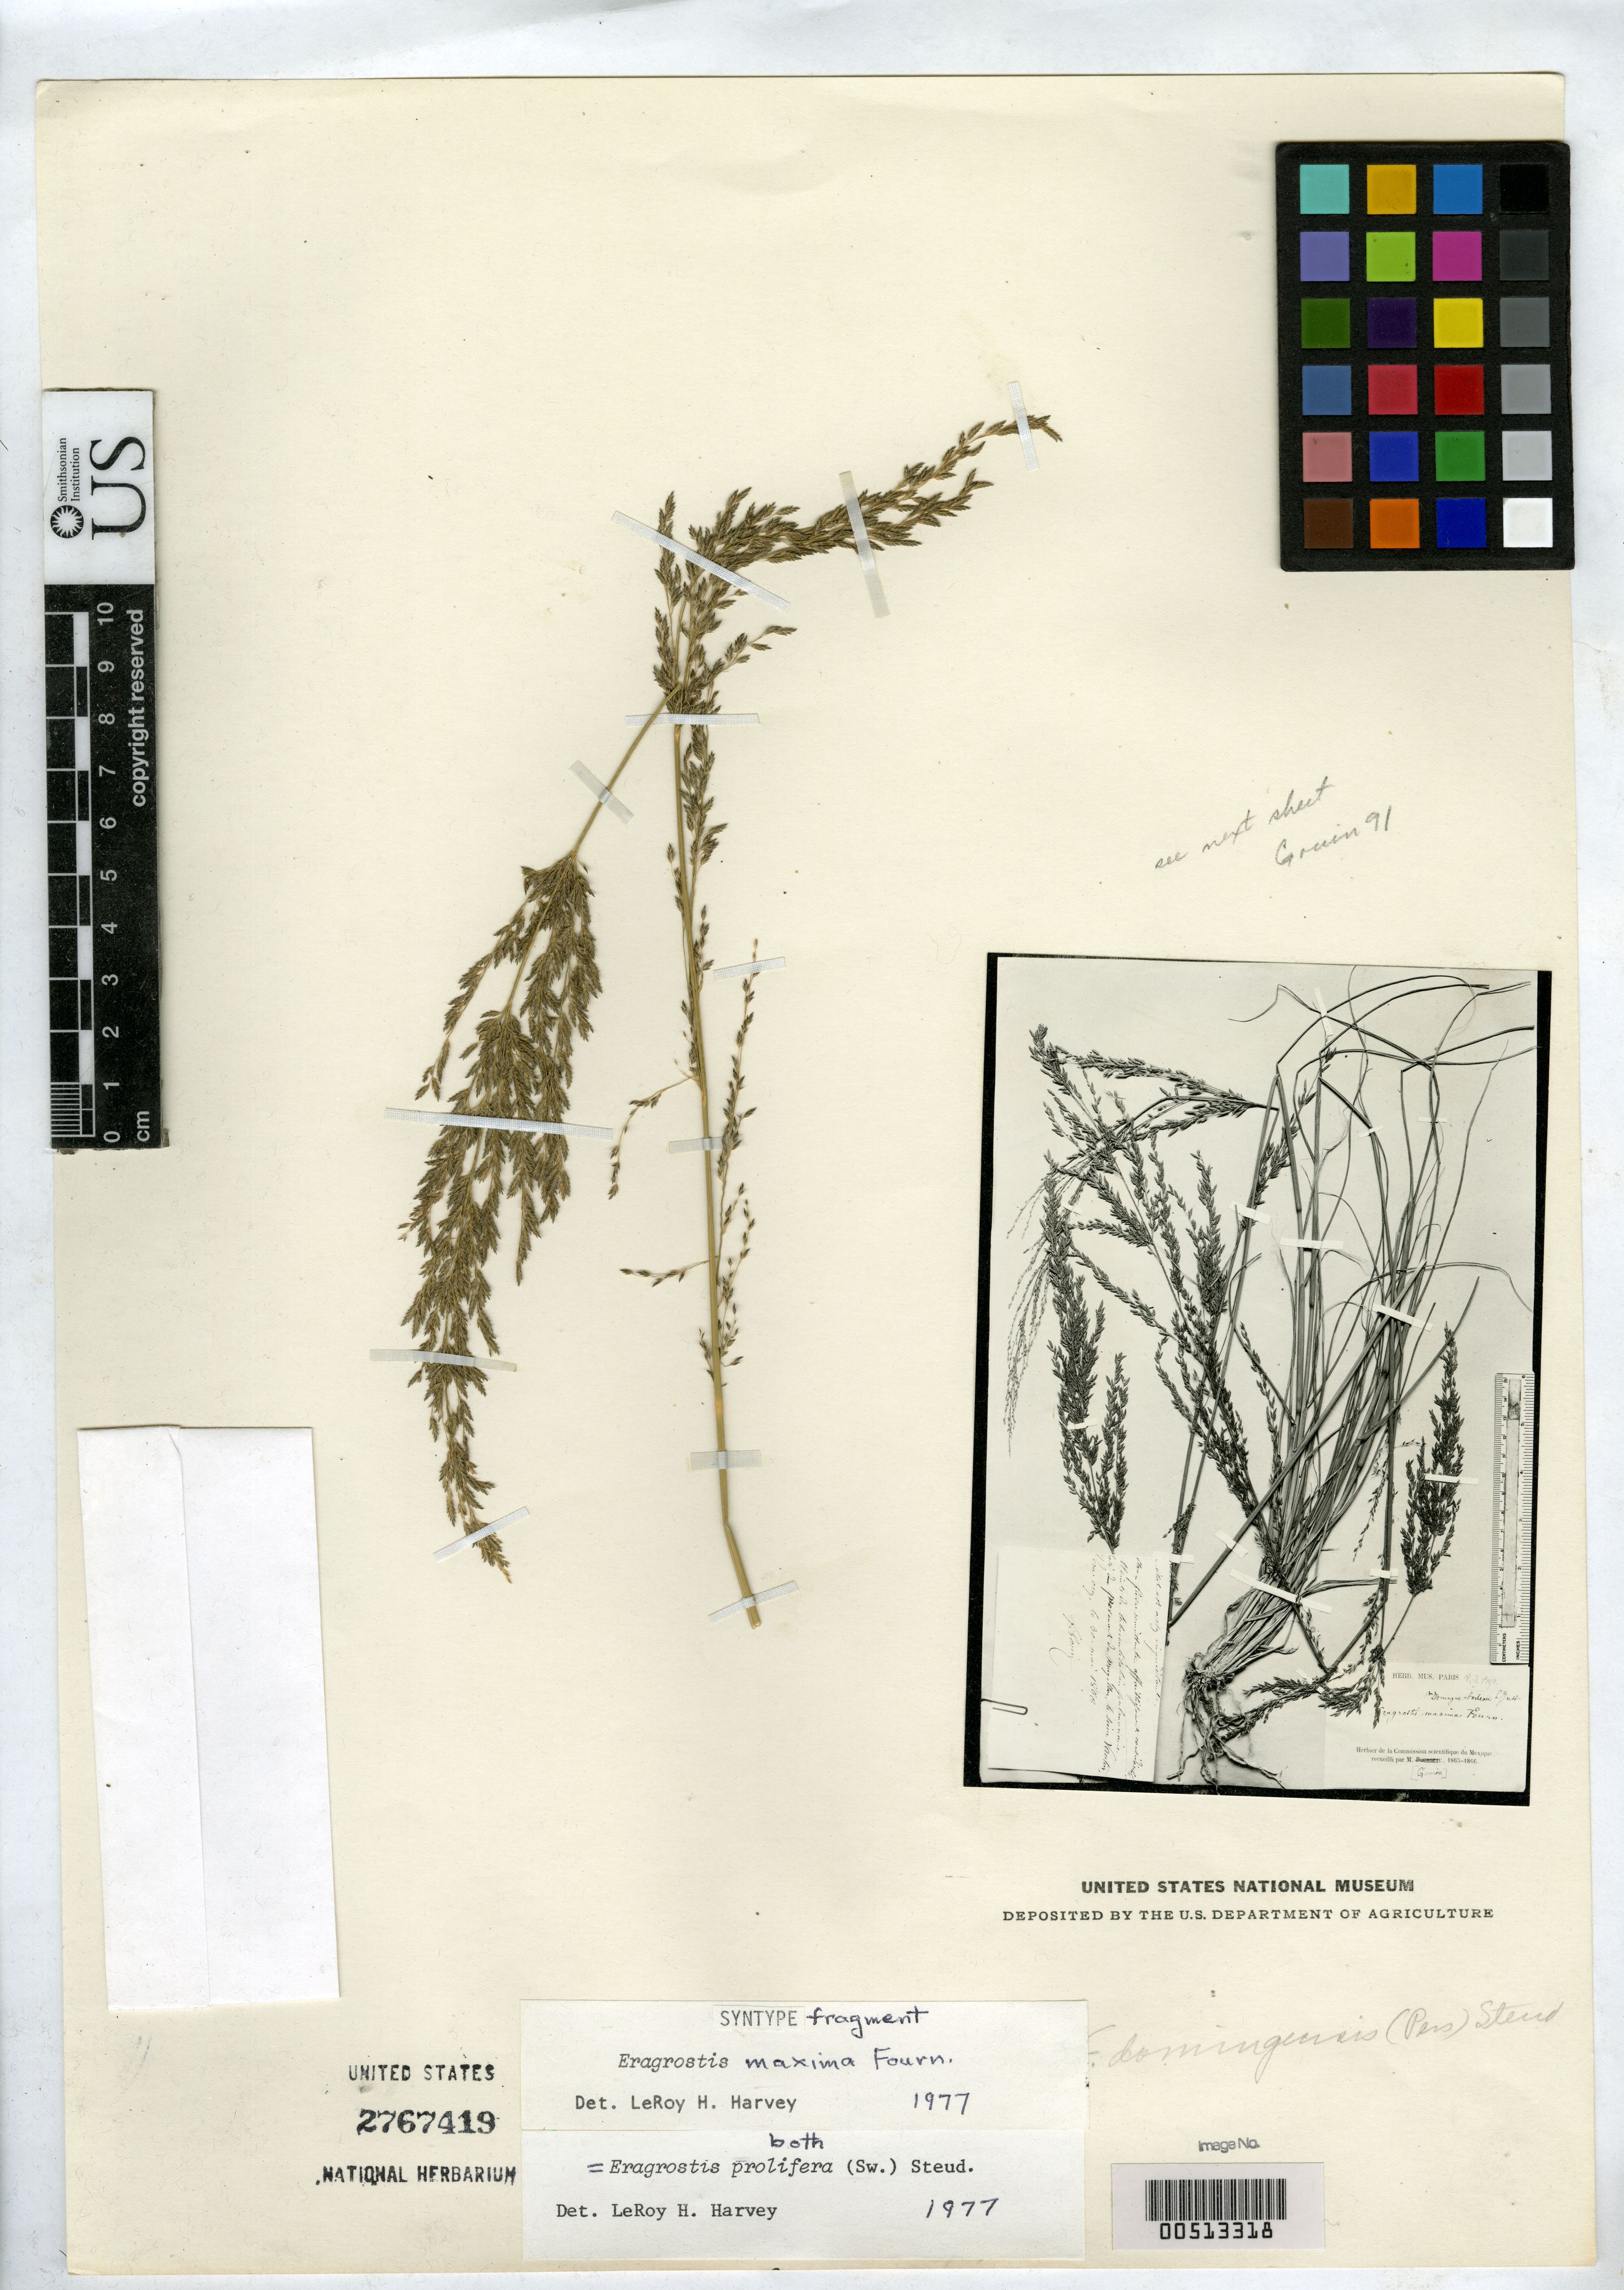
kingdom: Plantae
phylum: Tracheophyta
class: Liliopsida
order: Poales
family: Poaceae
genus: Eragrostis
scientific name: Eragrostis maxima E. Fourn., nom. illeg.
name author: E. Fourn. in Hemsl.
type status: Syntype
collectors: F. M. G. Gouin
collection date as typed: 30 May 1866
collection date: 1866-05-30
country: Mexico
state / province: Veracruz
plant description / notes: Photograph and fragmentary material of type specimen ex herb. Paris (?).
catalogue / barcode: US 2767419